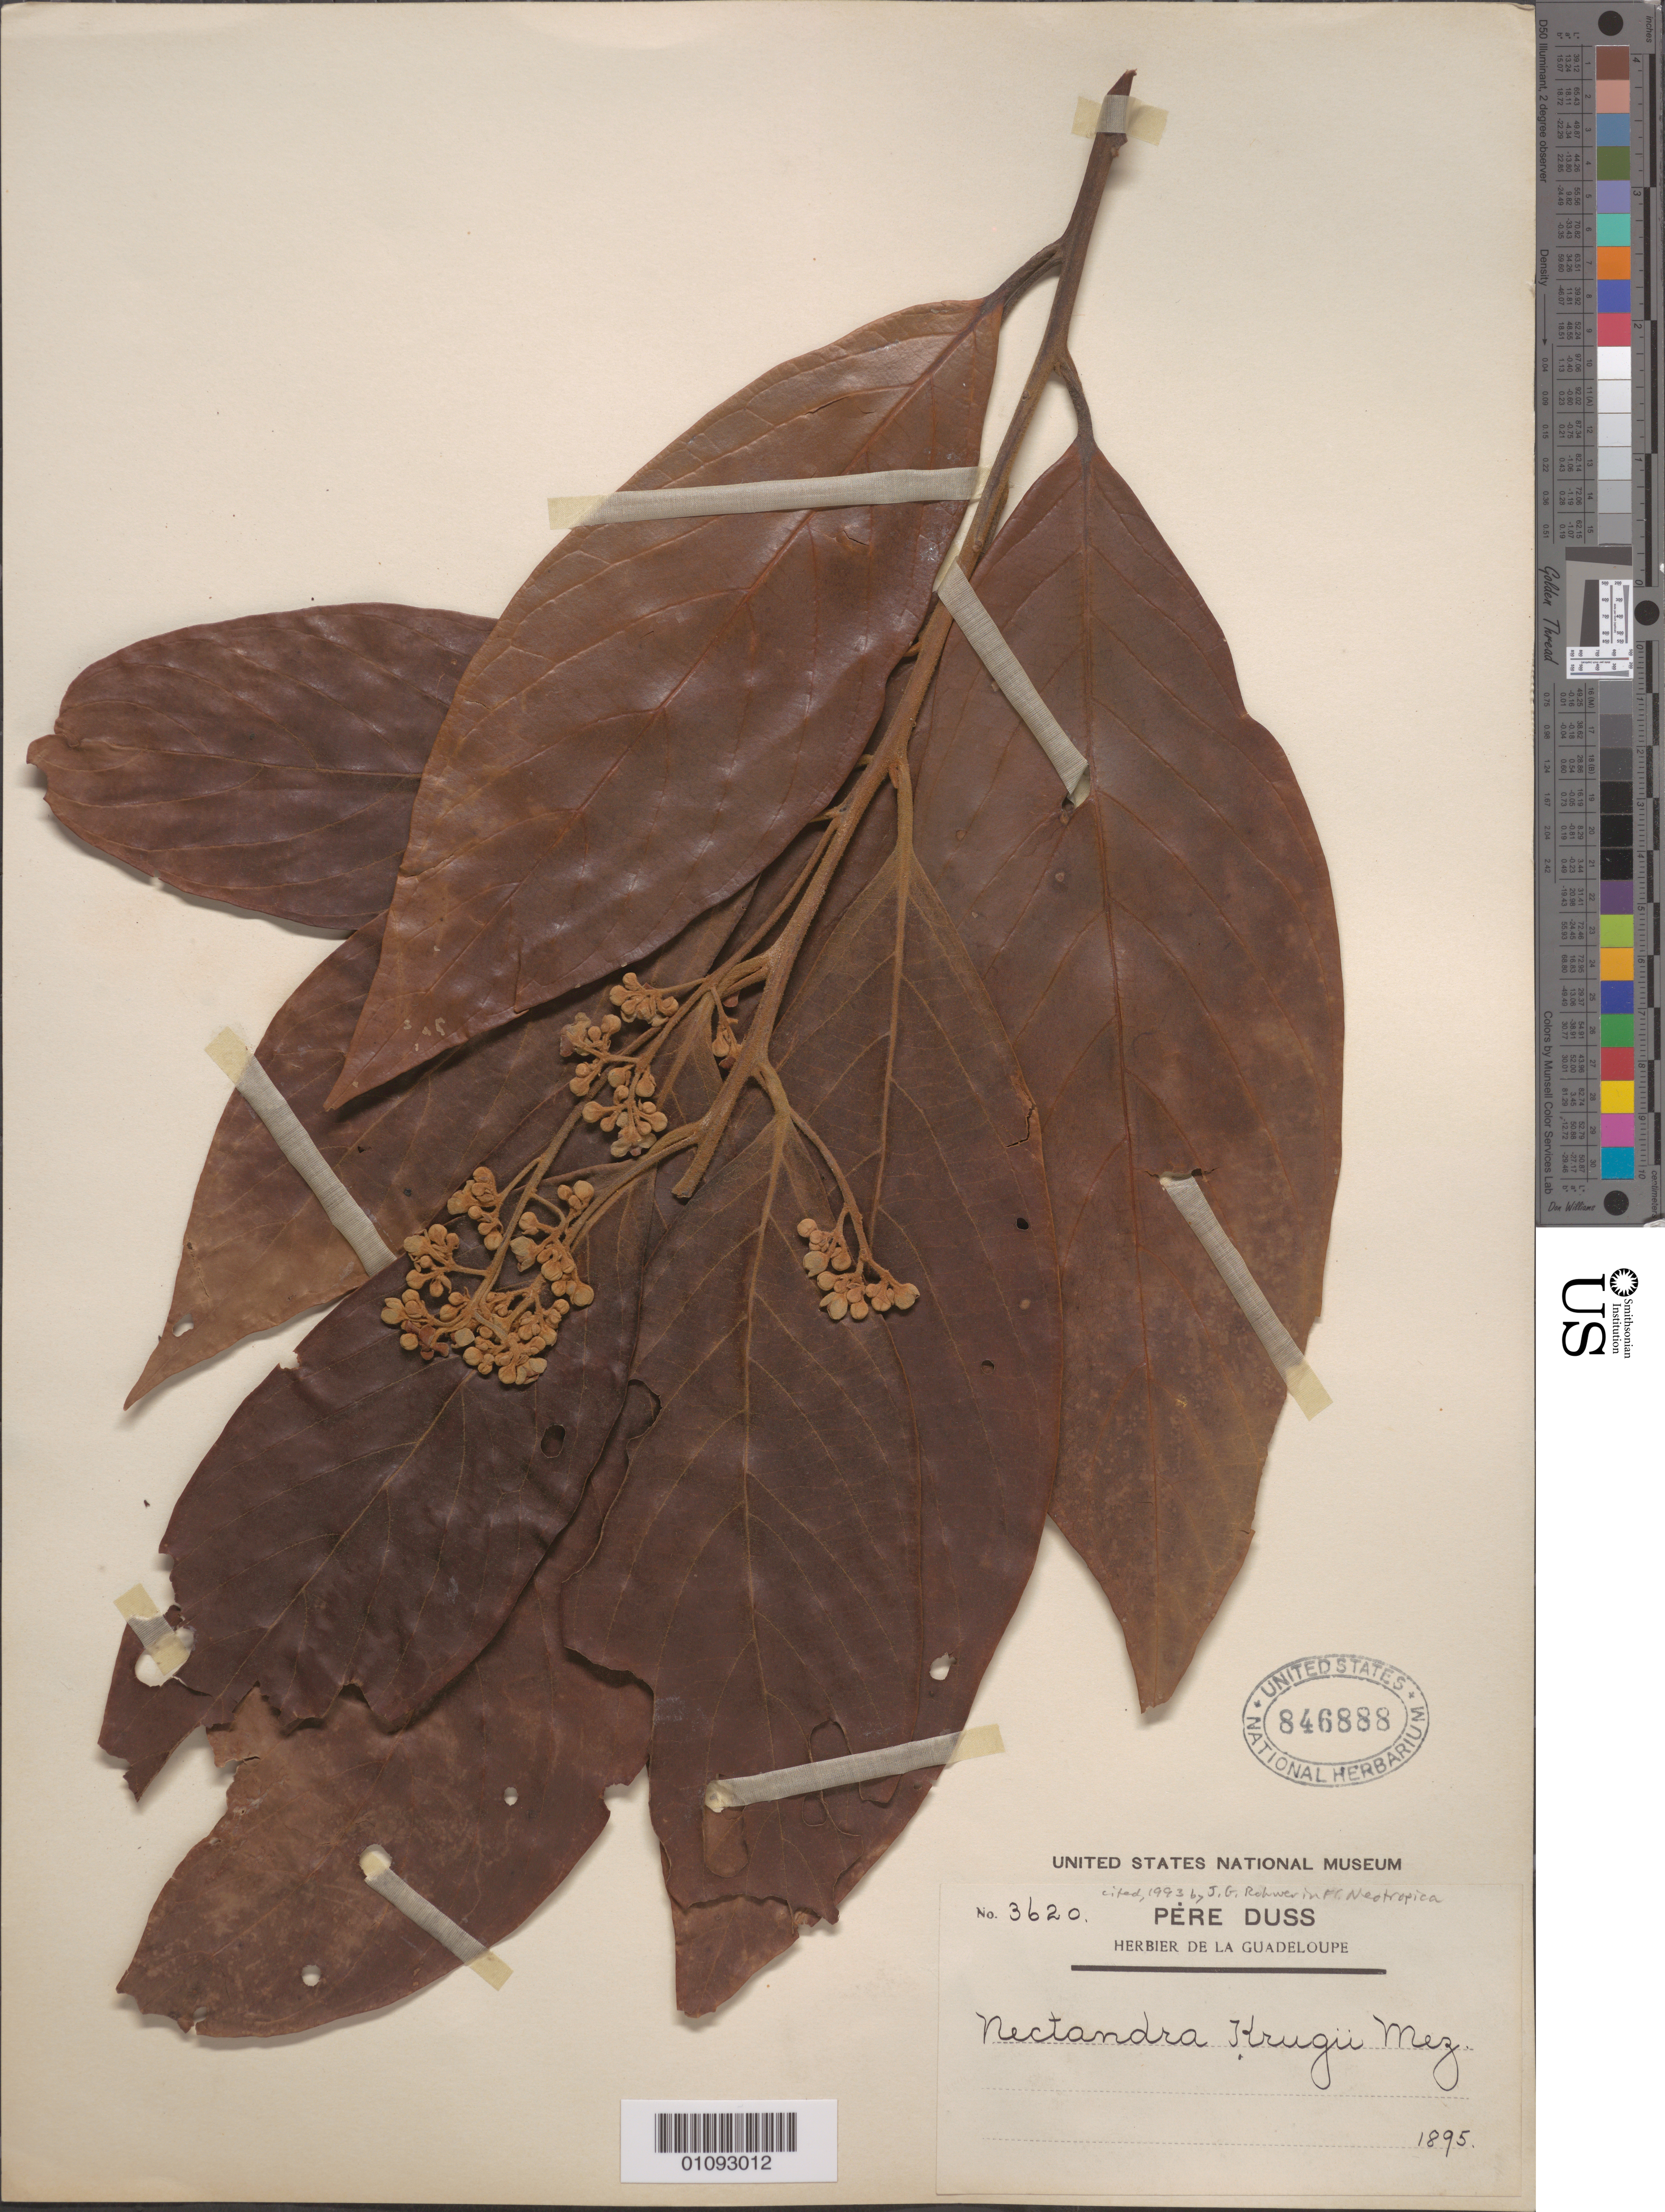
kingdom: Plantae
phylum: Tracheophyta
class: Magnoliopsida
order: Laurales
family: Lauraceae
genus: Nectandra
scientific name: Nectandra krugii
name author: Mez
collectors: Père Duss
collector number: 3620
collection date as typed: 1895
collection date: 1895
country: Guadeloupe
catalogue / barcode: US 846888